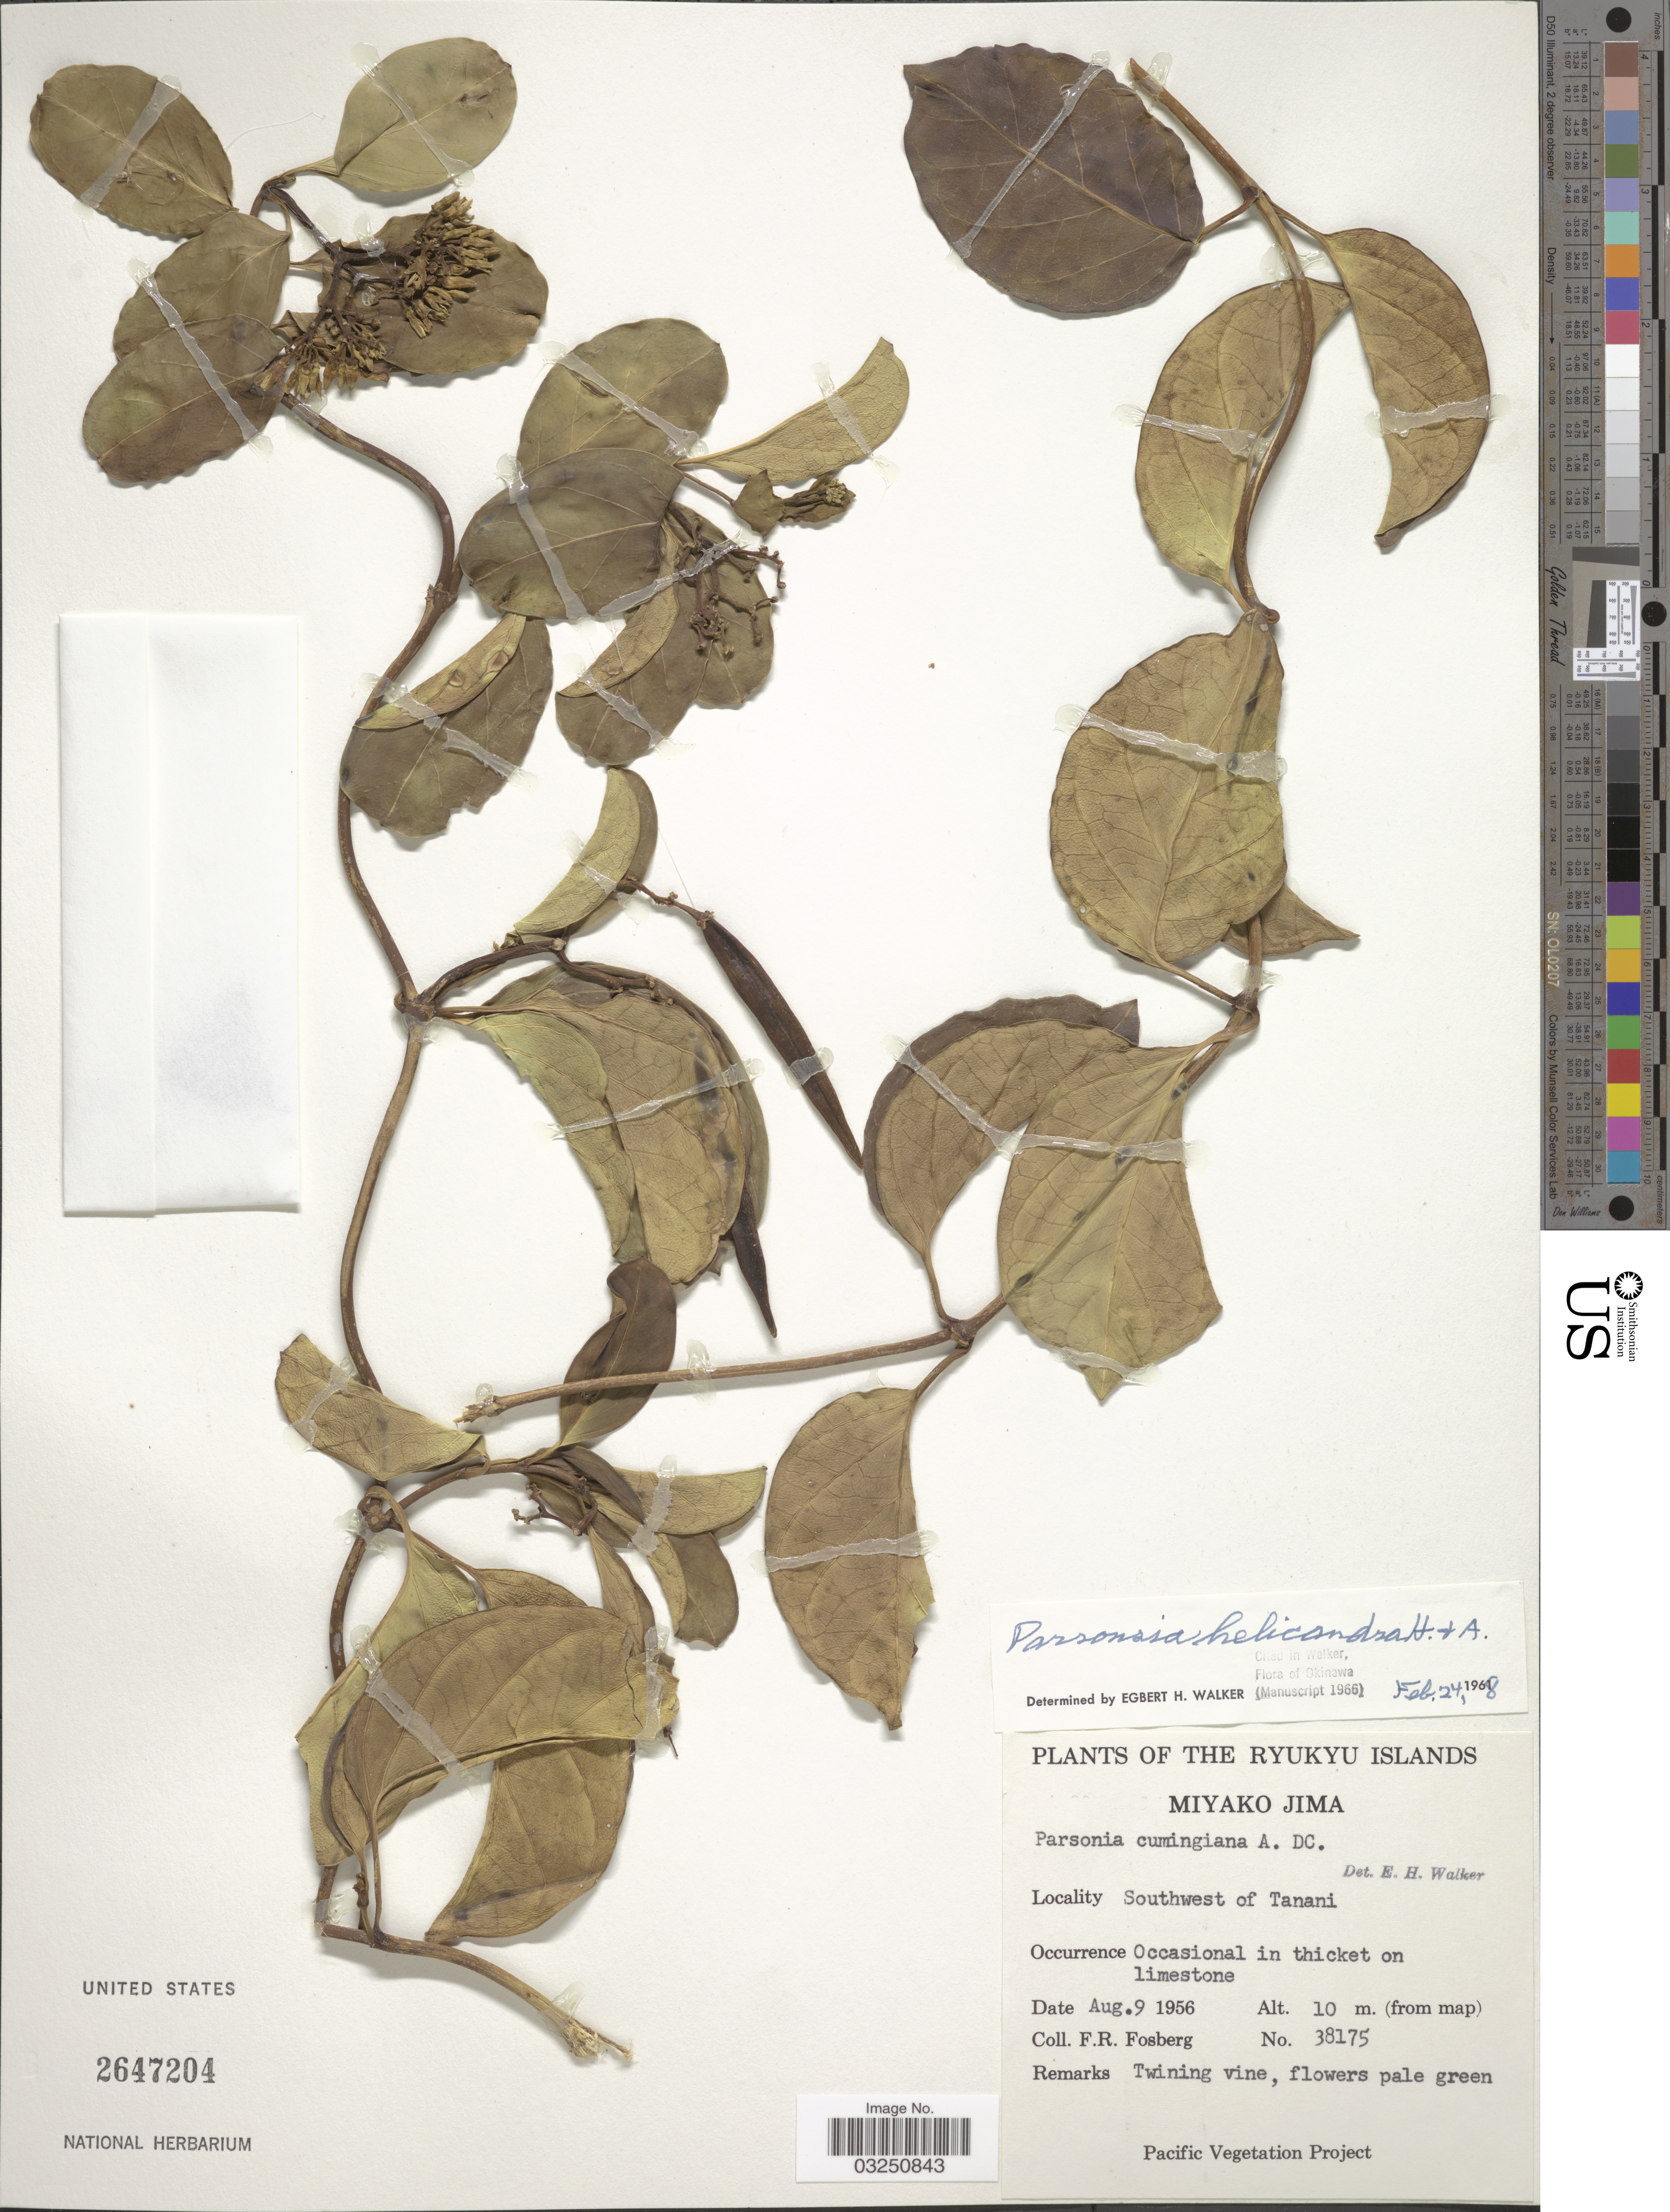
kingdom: Plantae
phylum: Tracheophyta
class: Magnoliopsida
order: Gentianales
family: Apocynaceae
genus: Parsonsia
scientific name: Parsonsia alboflavescens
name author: (Dennst.) Mabberley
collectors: F. R. Fosberg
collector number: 38175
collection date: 1956-08-09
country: Japan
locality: The Ryukyu Islands. Miyako Jima. Southwest of Tanani.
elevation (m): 10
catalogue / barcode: US 2647204